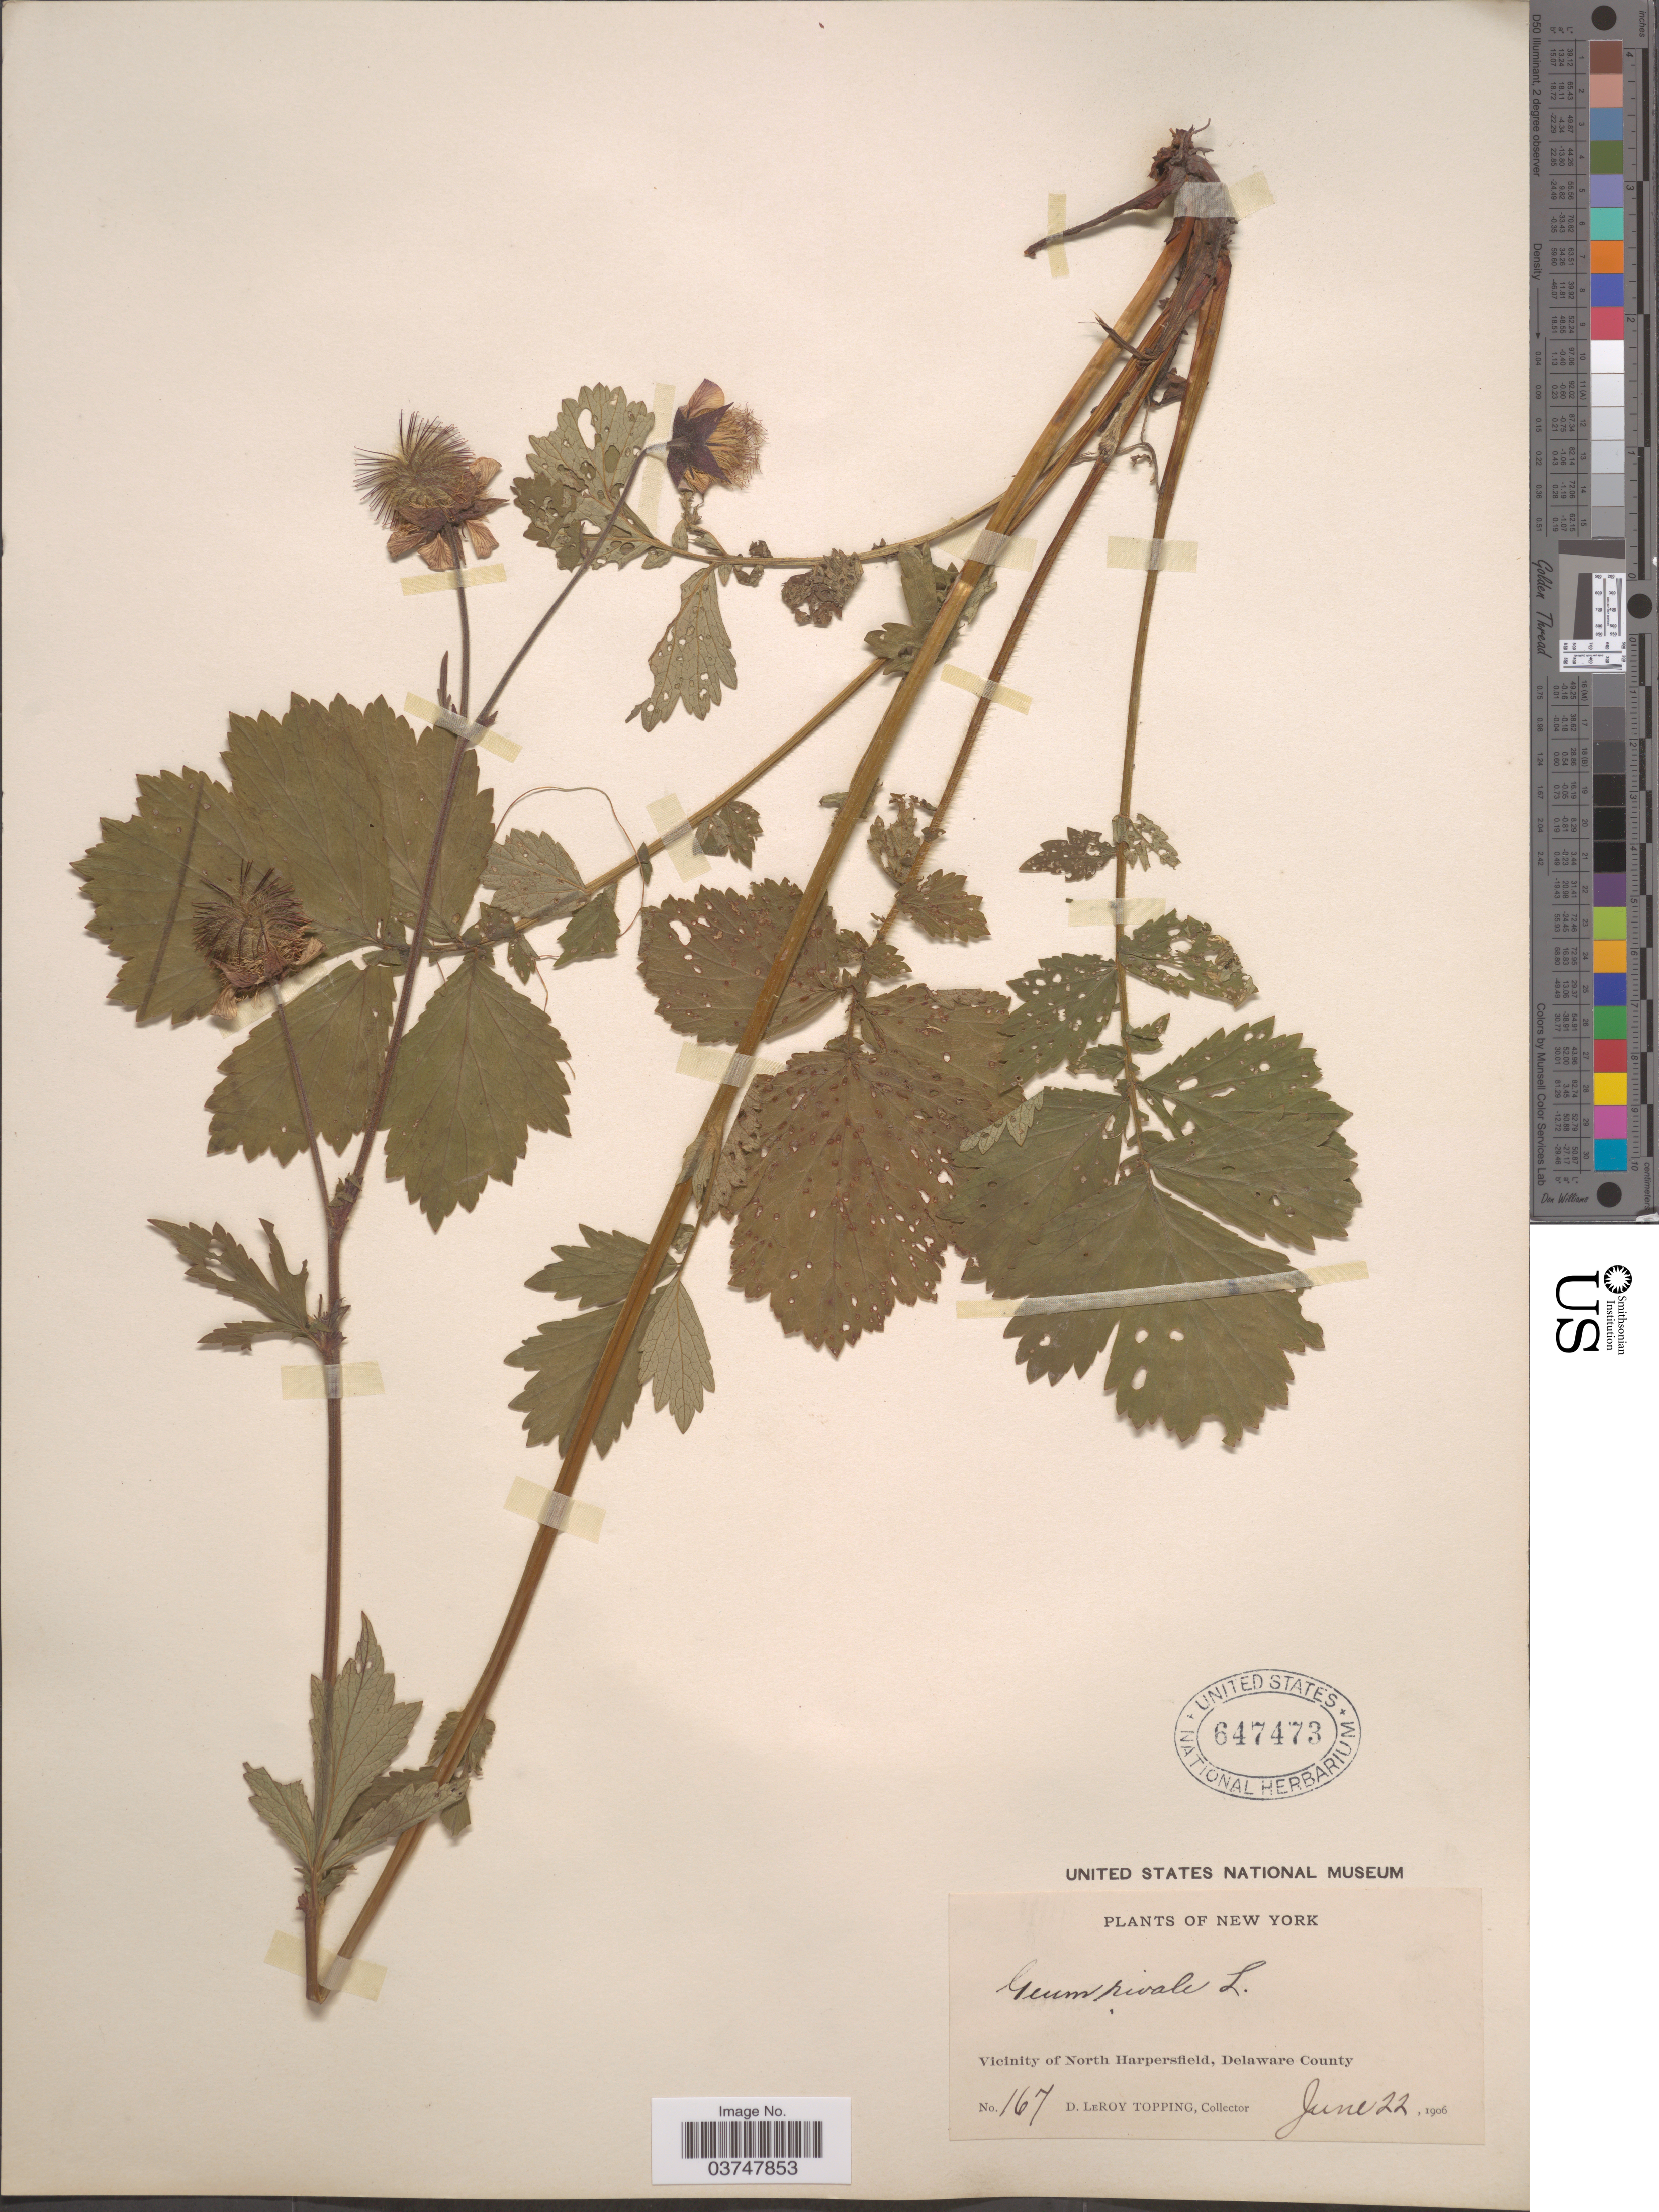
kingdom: Plantae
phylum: Tracheophyta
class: Magnoliopsida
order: Rosales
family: Rosaceae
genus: Geum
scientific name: Geum rivale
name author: L.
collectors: D. L. Topping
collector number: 167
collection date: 1906-06-22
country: United States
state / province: New York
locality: Vicinity of North Harpersfield, Delaware County.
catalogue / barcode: US 647473